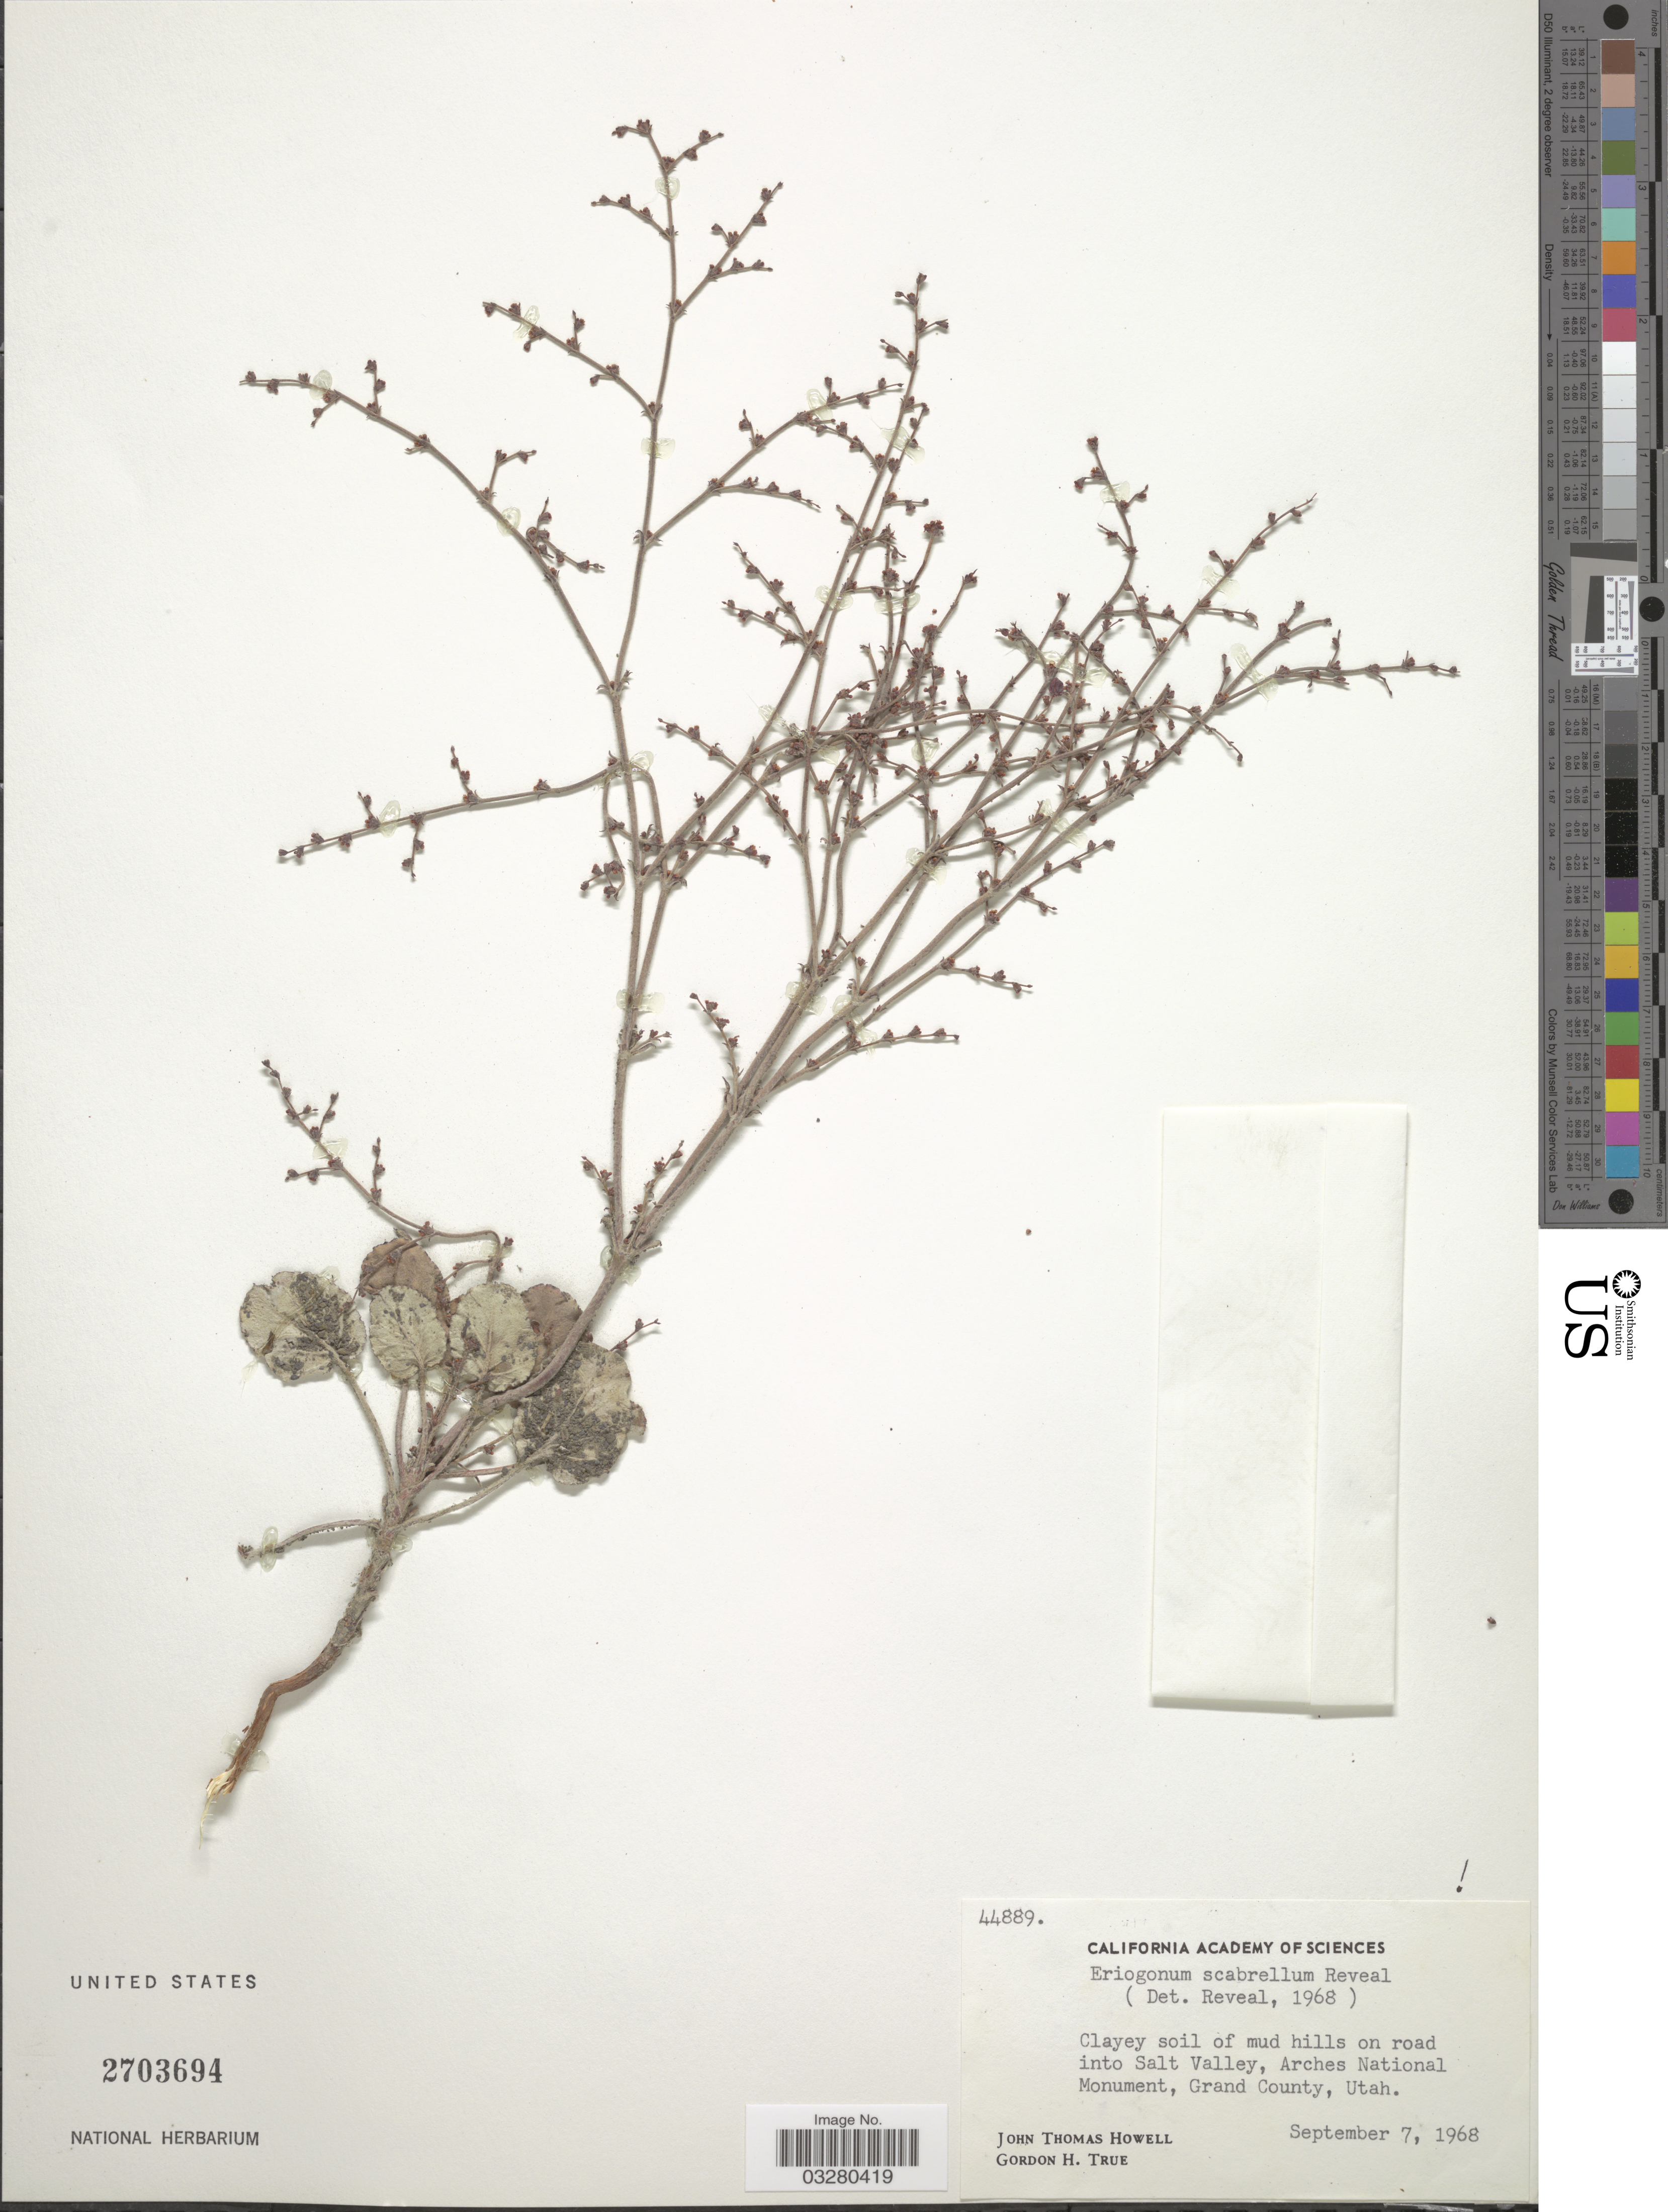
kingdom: Plantae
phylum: Tracheophyta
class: Magnoliopsida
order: Caryophyllales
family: Polygonaceae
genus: Eriogonum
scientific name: Eriogonum scabrellum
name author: Reveal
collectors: J. T. Howell & G. H. True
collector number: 44889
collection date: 1968-09-07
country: United States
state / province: Utah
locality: Clayey soil of mud hills on road into Salt Valley, Arches National Monument, Grand County.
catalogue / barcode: US 2703694